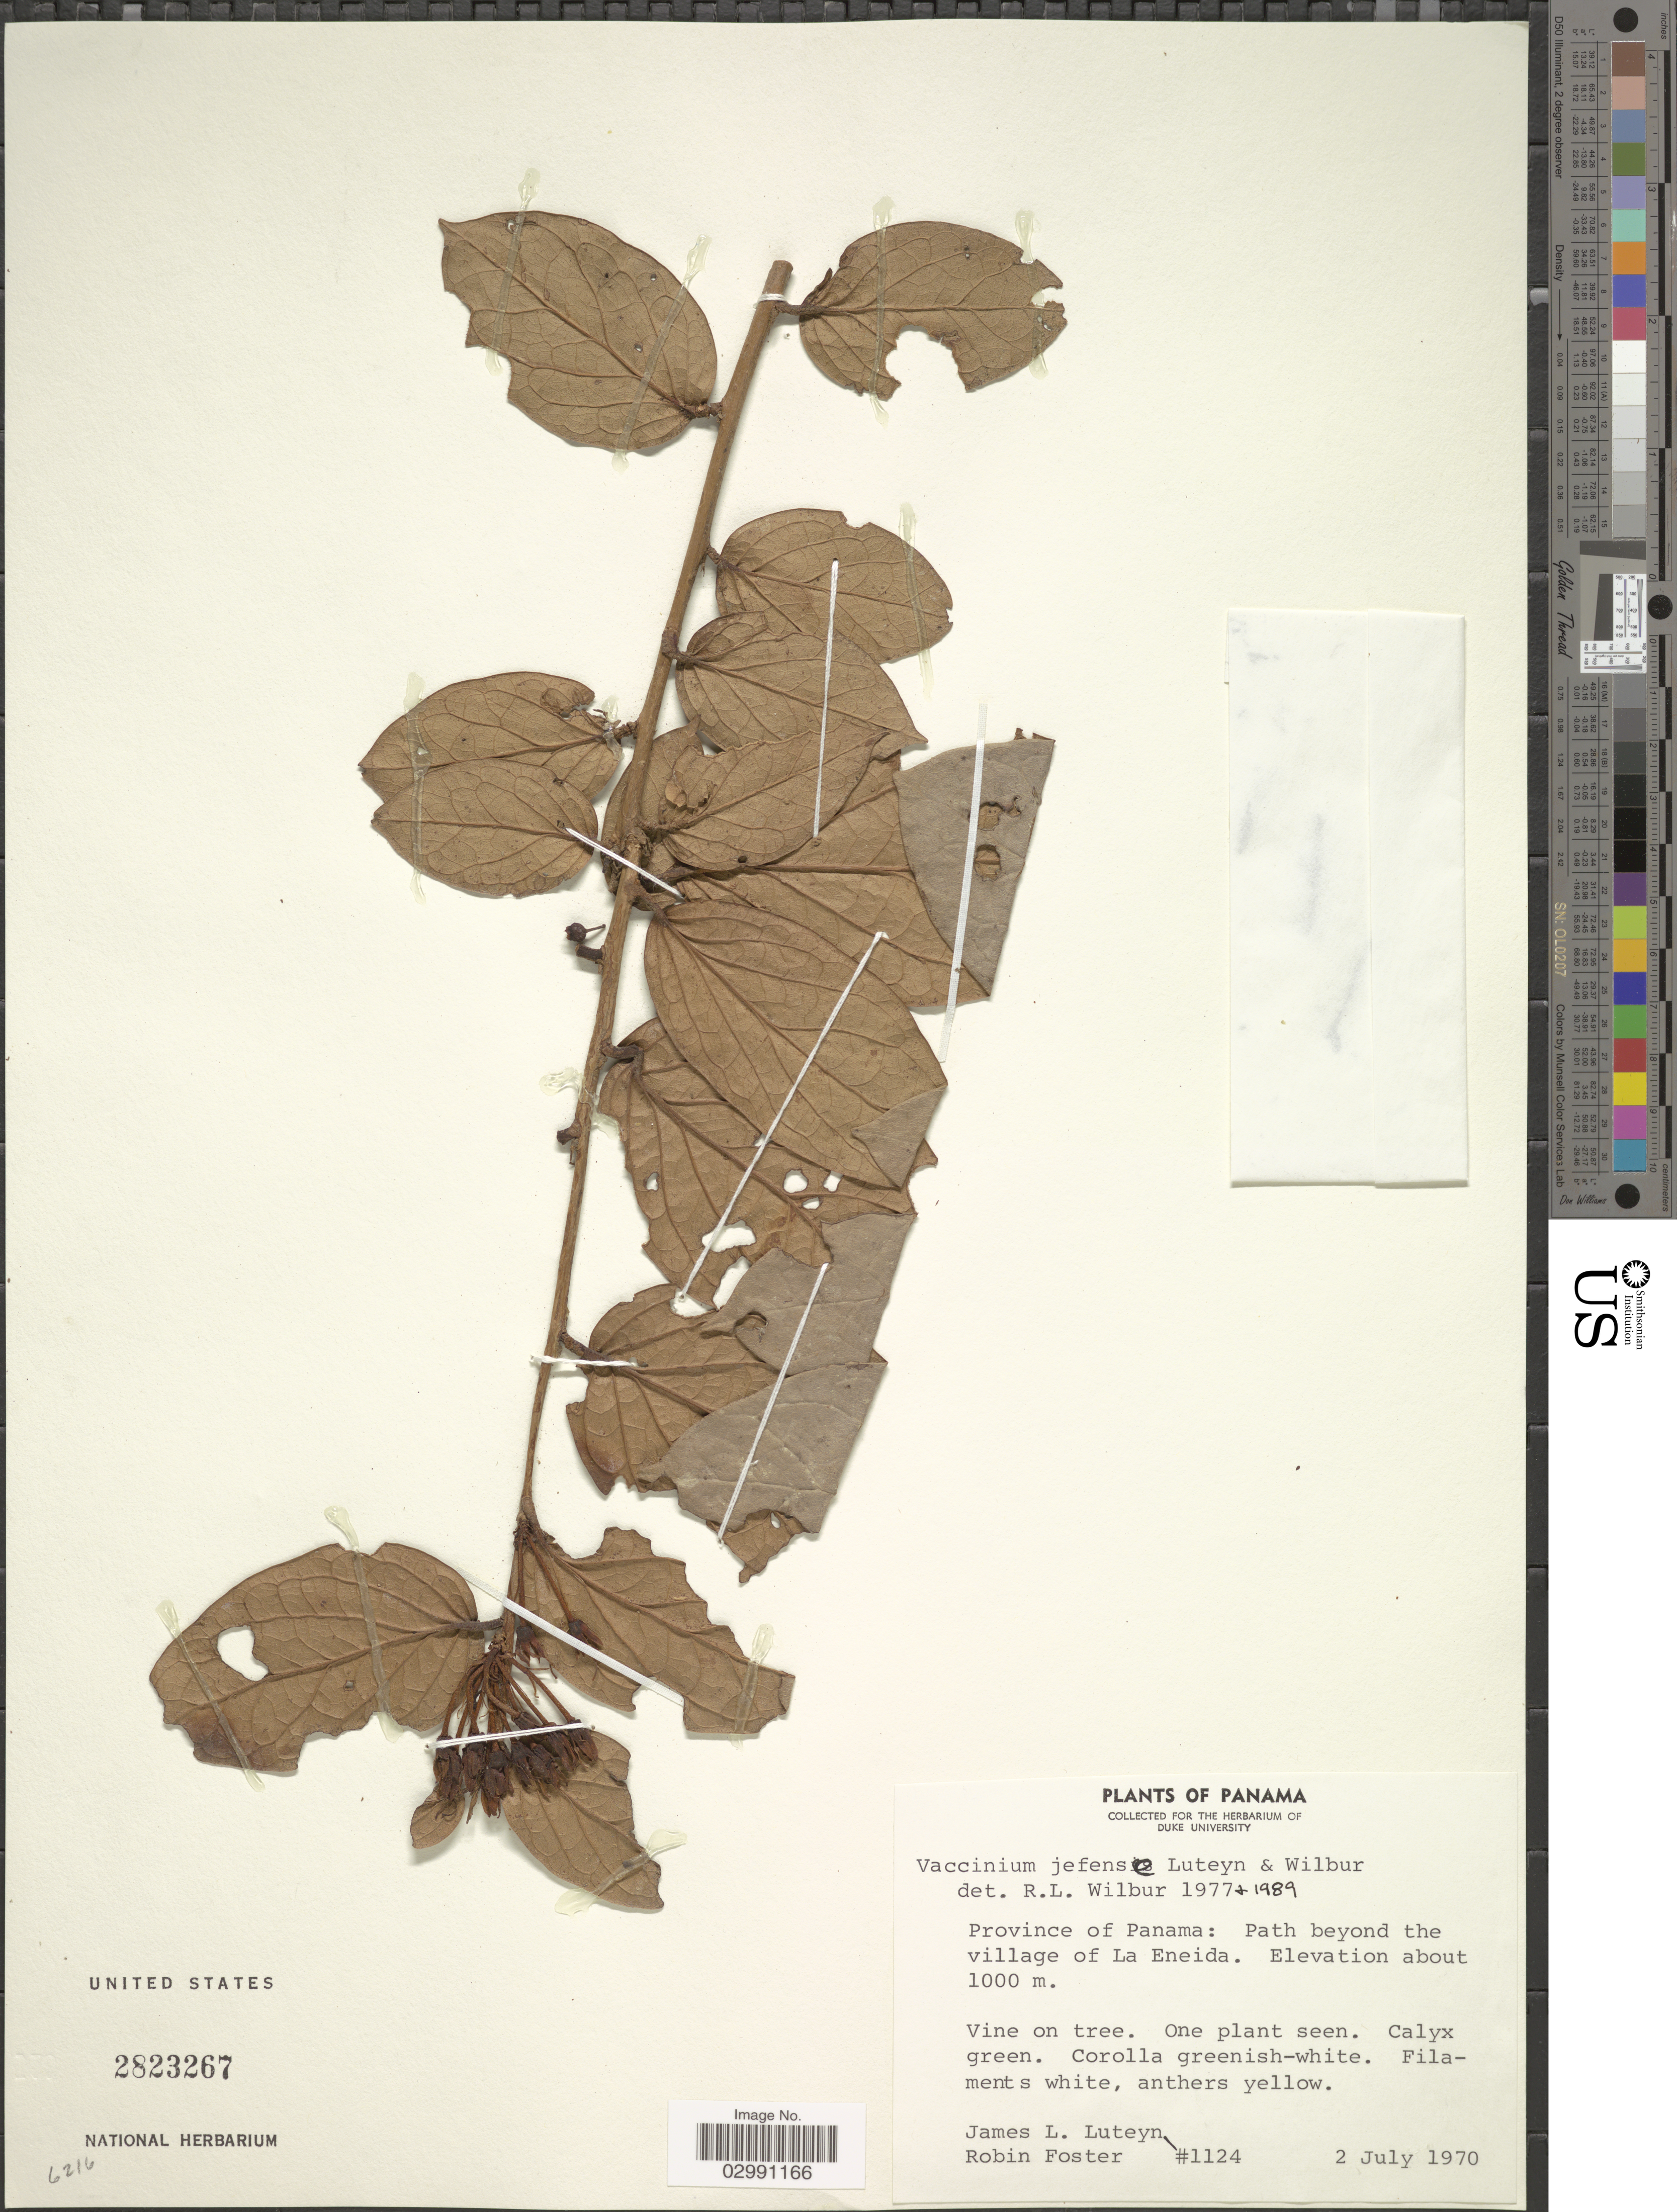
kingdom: Plantae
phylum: Tracheophyta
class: Magnoliopsida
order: Ericales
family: Ericaceae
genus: Vaccinium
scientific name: Vaccinium jefense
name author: Luteyn & Wilbur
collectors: J. L. Luteyn & R. B. Foster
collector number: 1124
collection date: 1970-07-02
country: Panama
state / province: Panamá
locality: Path beyond the village of La Eneida.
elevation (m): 1000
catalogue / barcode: US 2823267